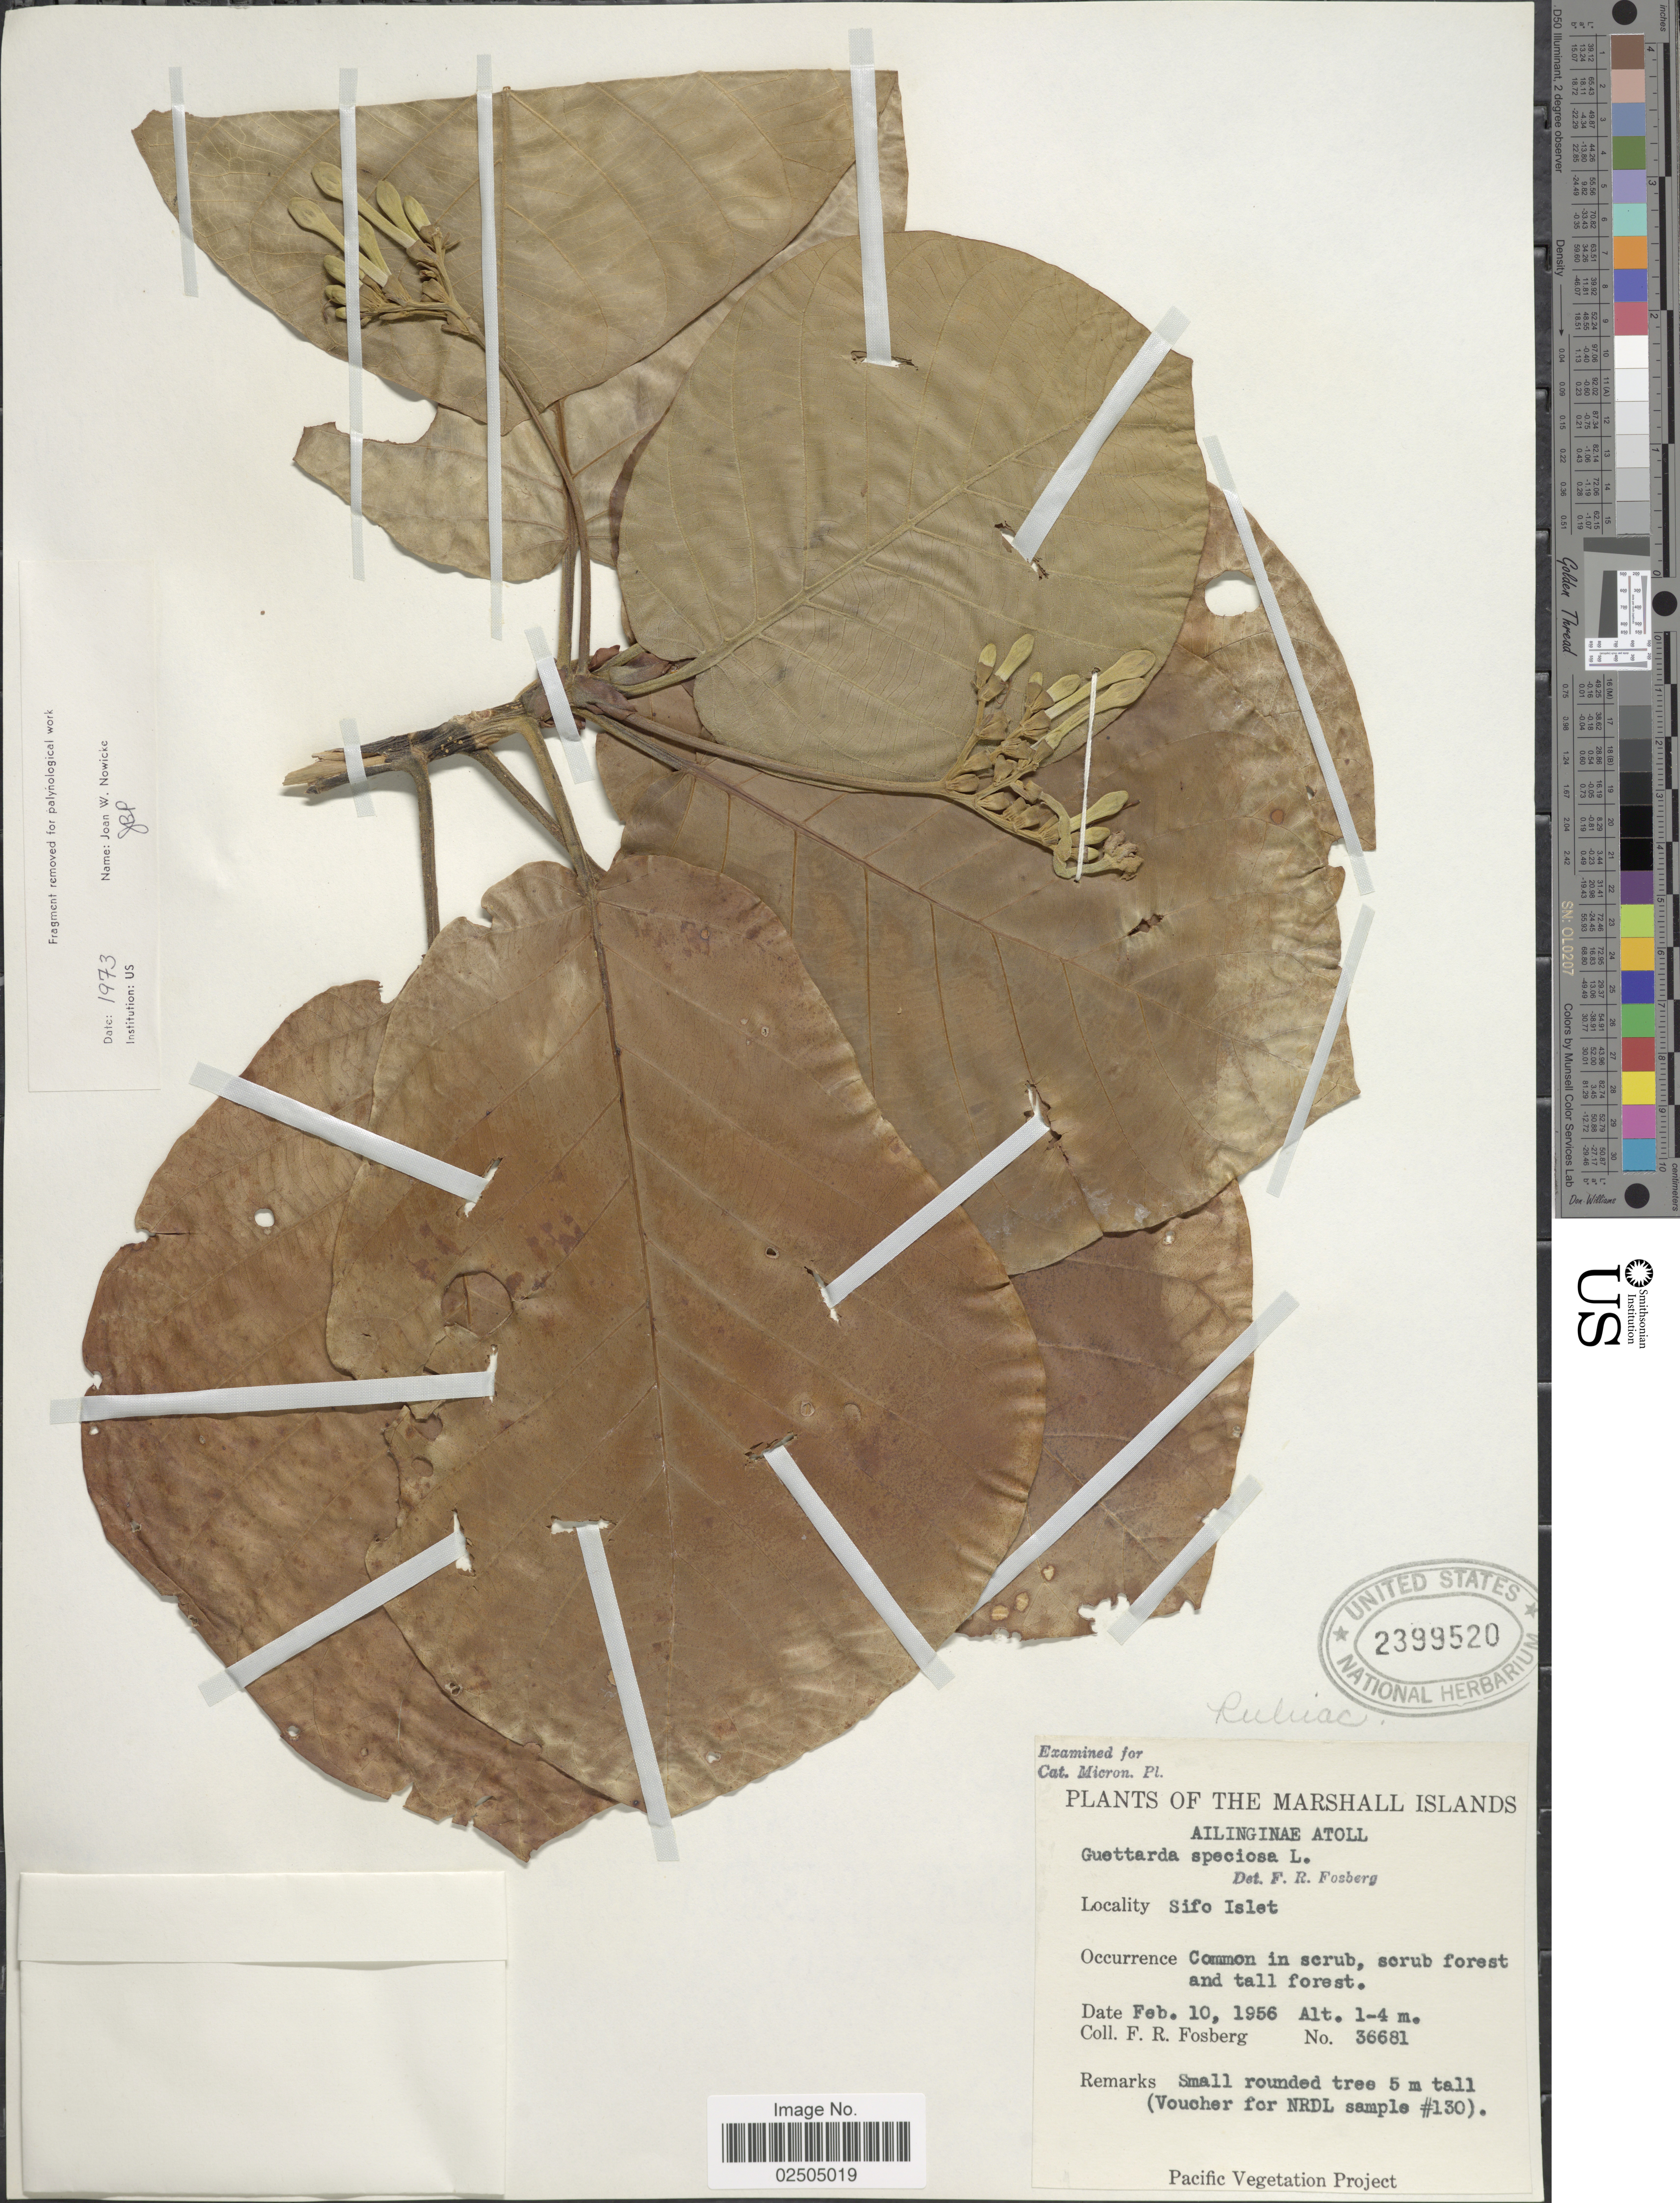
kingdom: Plantae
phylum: Tracheophyta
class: Magnoliopsida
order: Gentianales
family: Rubiaceae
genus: Guettarda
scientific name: Guettarda speciosa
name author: L.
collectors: F. R. Fosberg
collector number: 36681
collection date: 1956-02-10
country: Marshall Islands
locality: The Marshall Islands, Ailinginae Atoll, Sifo Islet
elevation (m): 1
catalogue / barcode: US 2399520